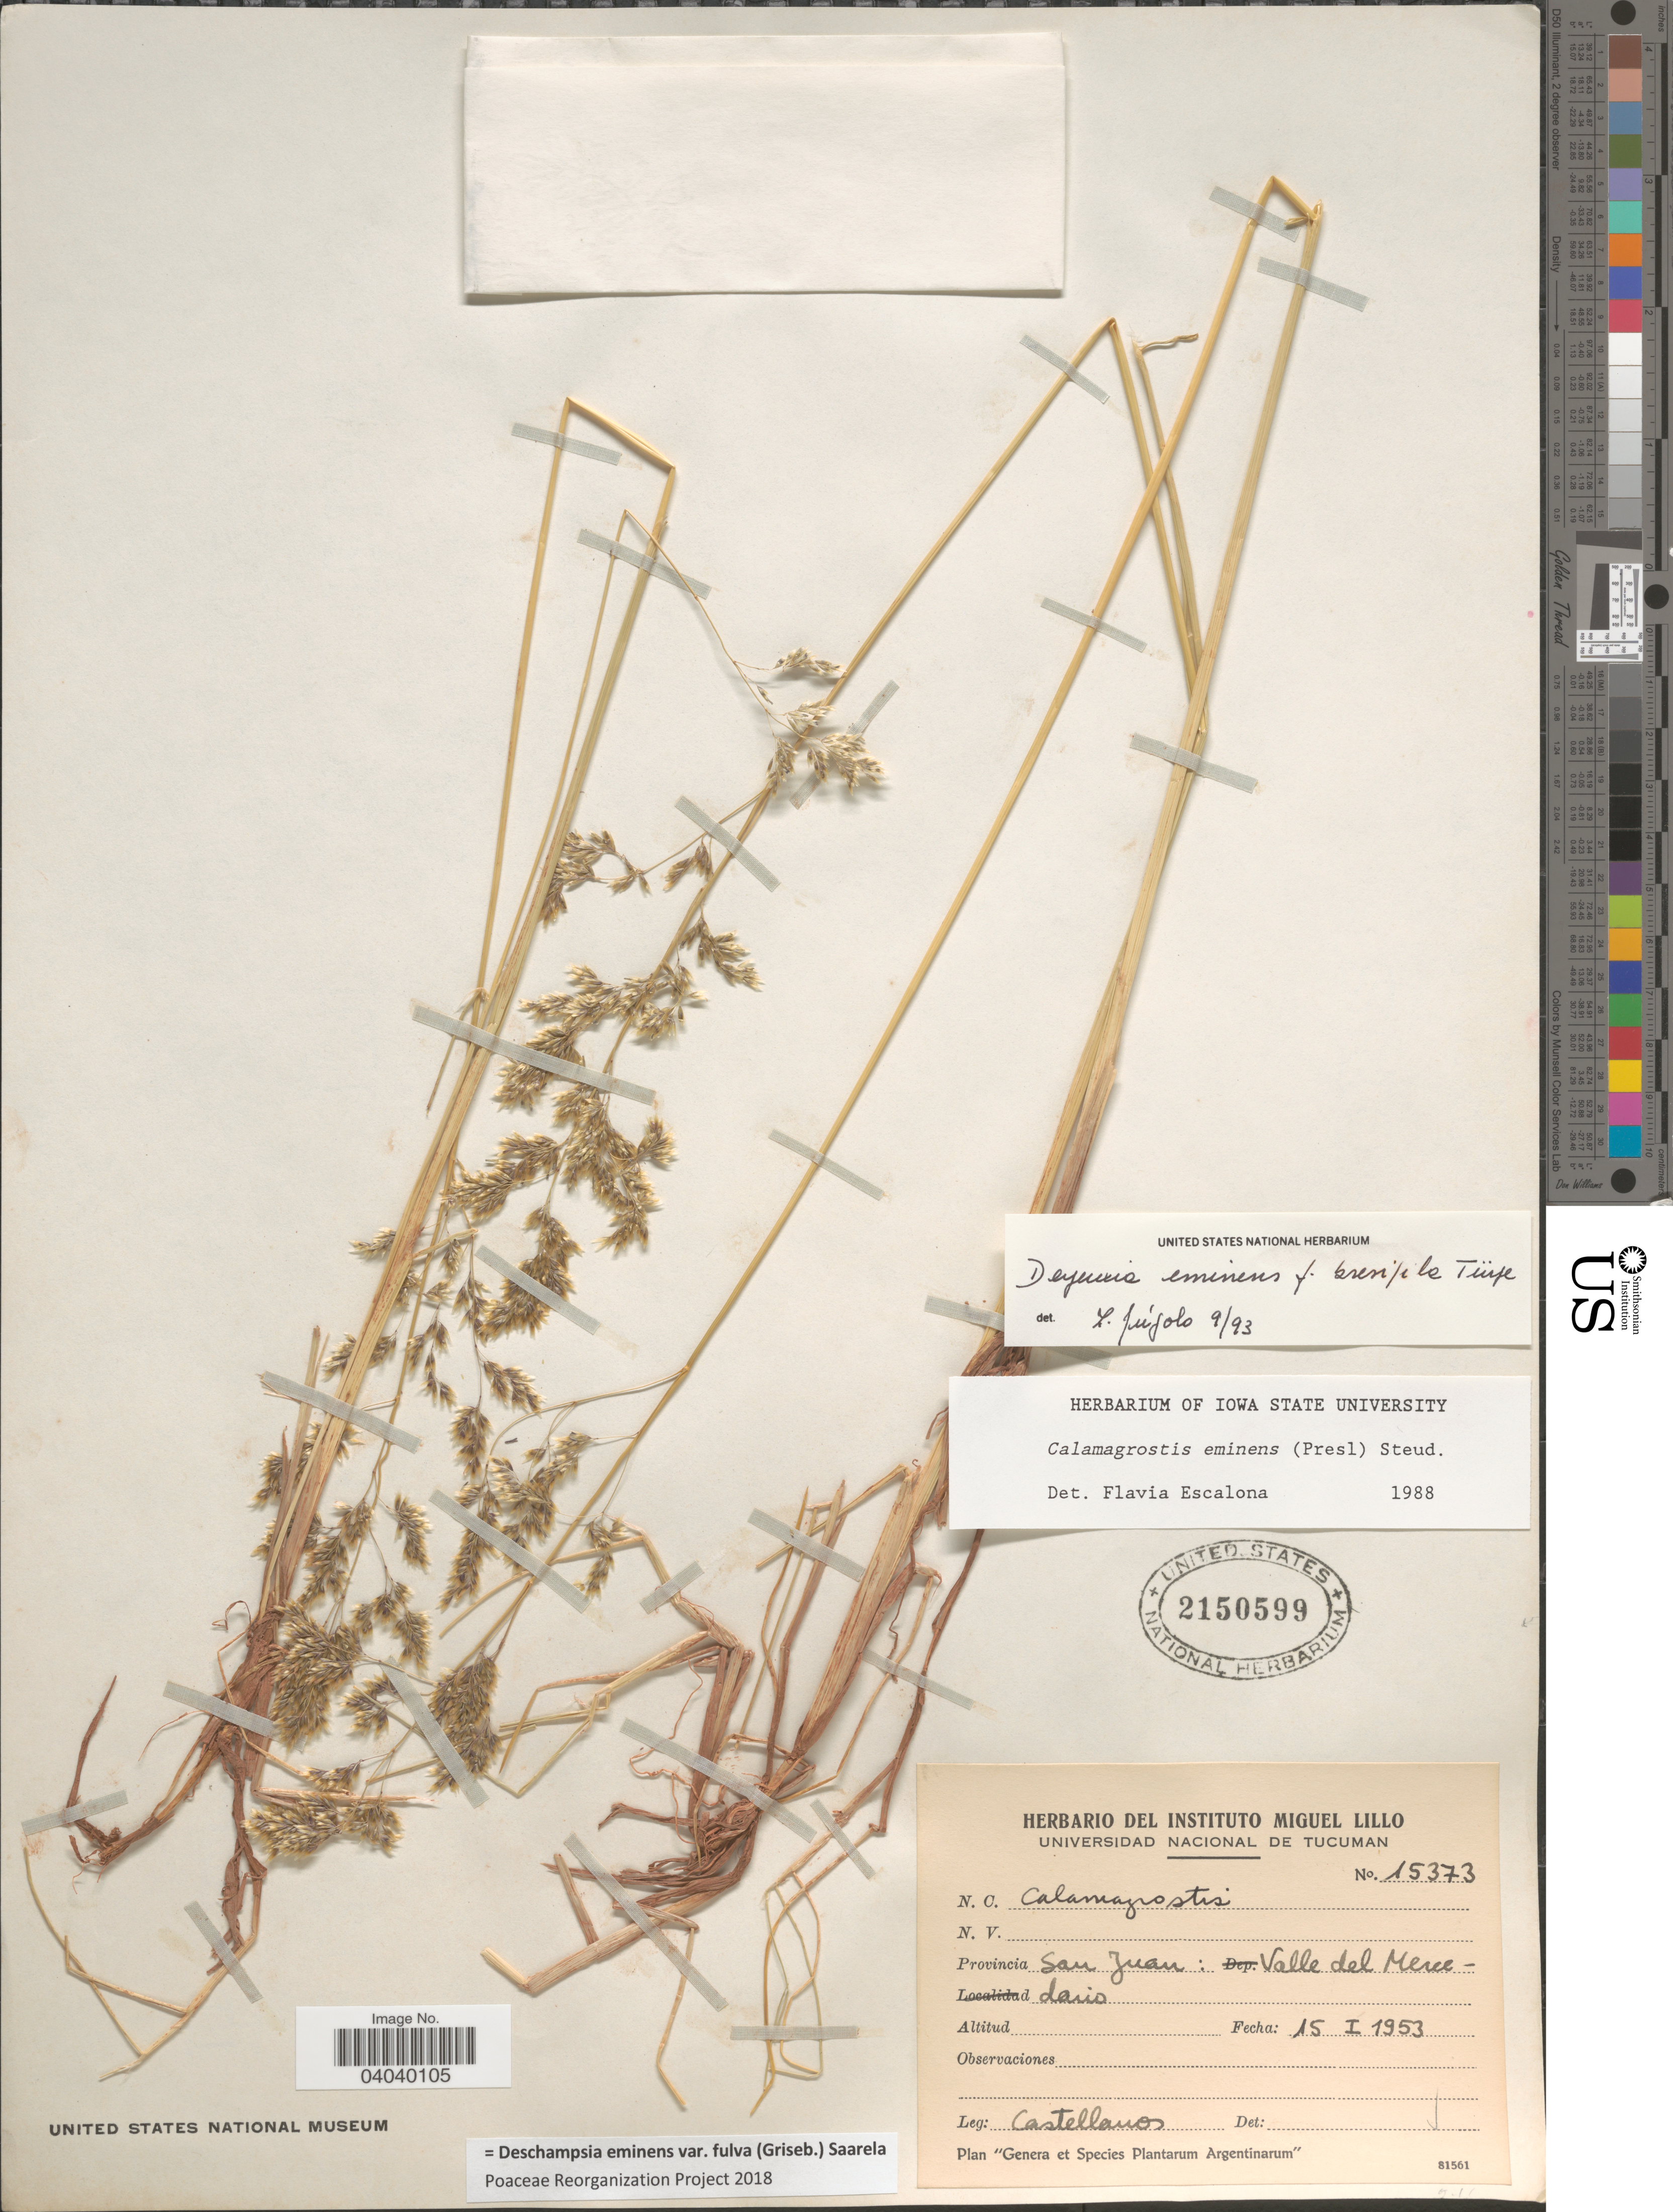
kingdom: Plantae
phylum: Tracheophyta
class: Liliopsida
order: Poales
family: Poaceae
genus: Deschampsia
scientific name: Deschampsia eminens var. fulva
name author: (Griseb.) Saarela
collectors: -- Castellanos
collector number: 15373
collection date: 1953-01-15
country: Argentina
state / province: San Juan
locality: Valle del Mercedario.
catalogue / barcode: US 2150599